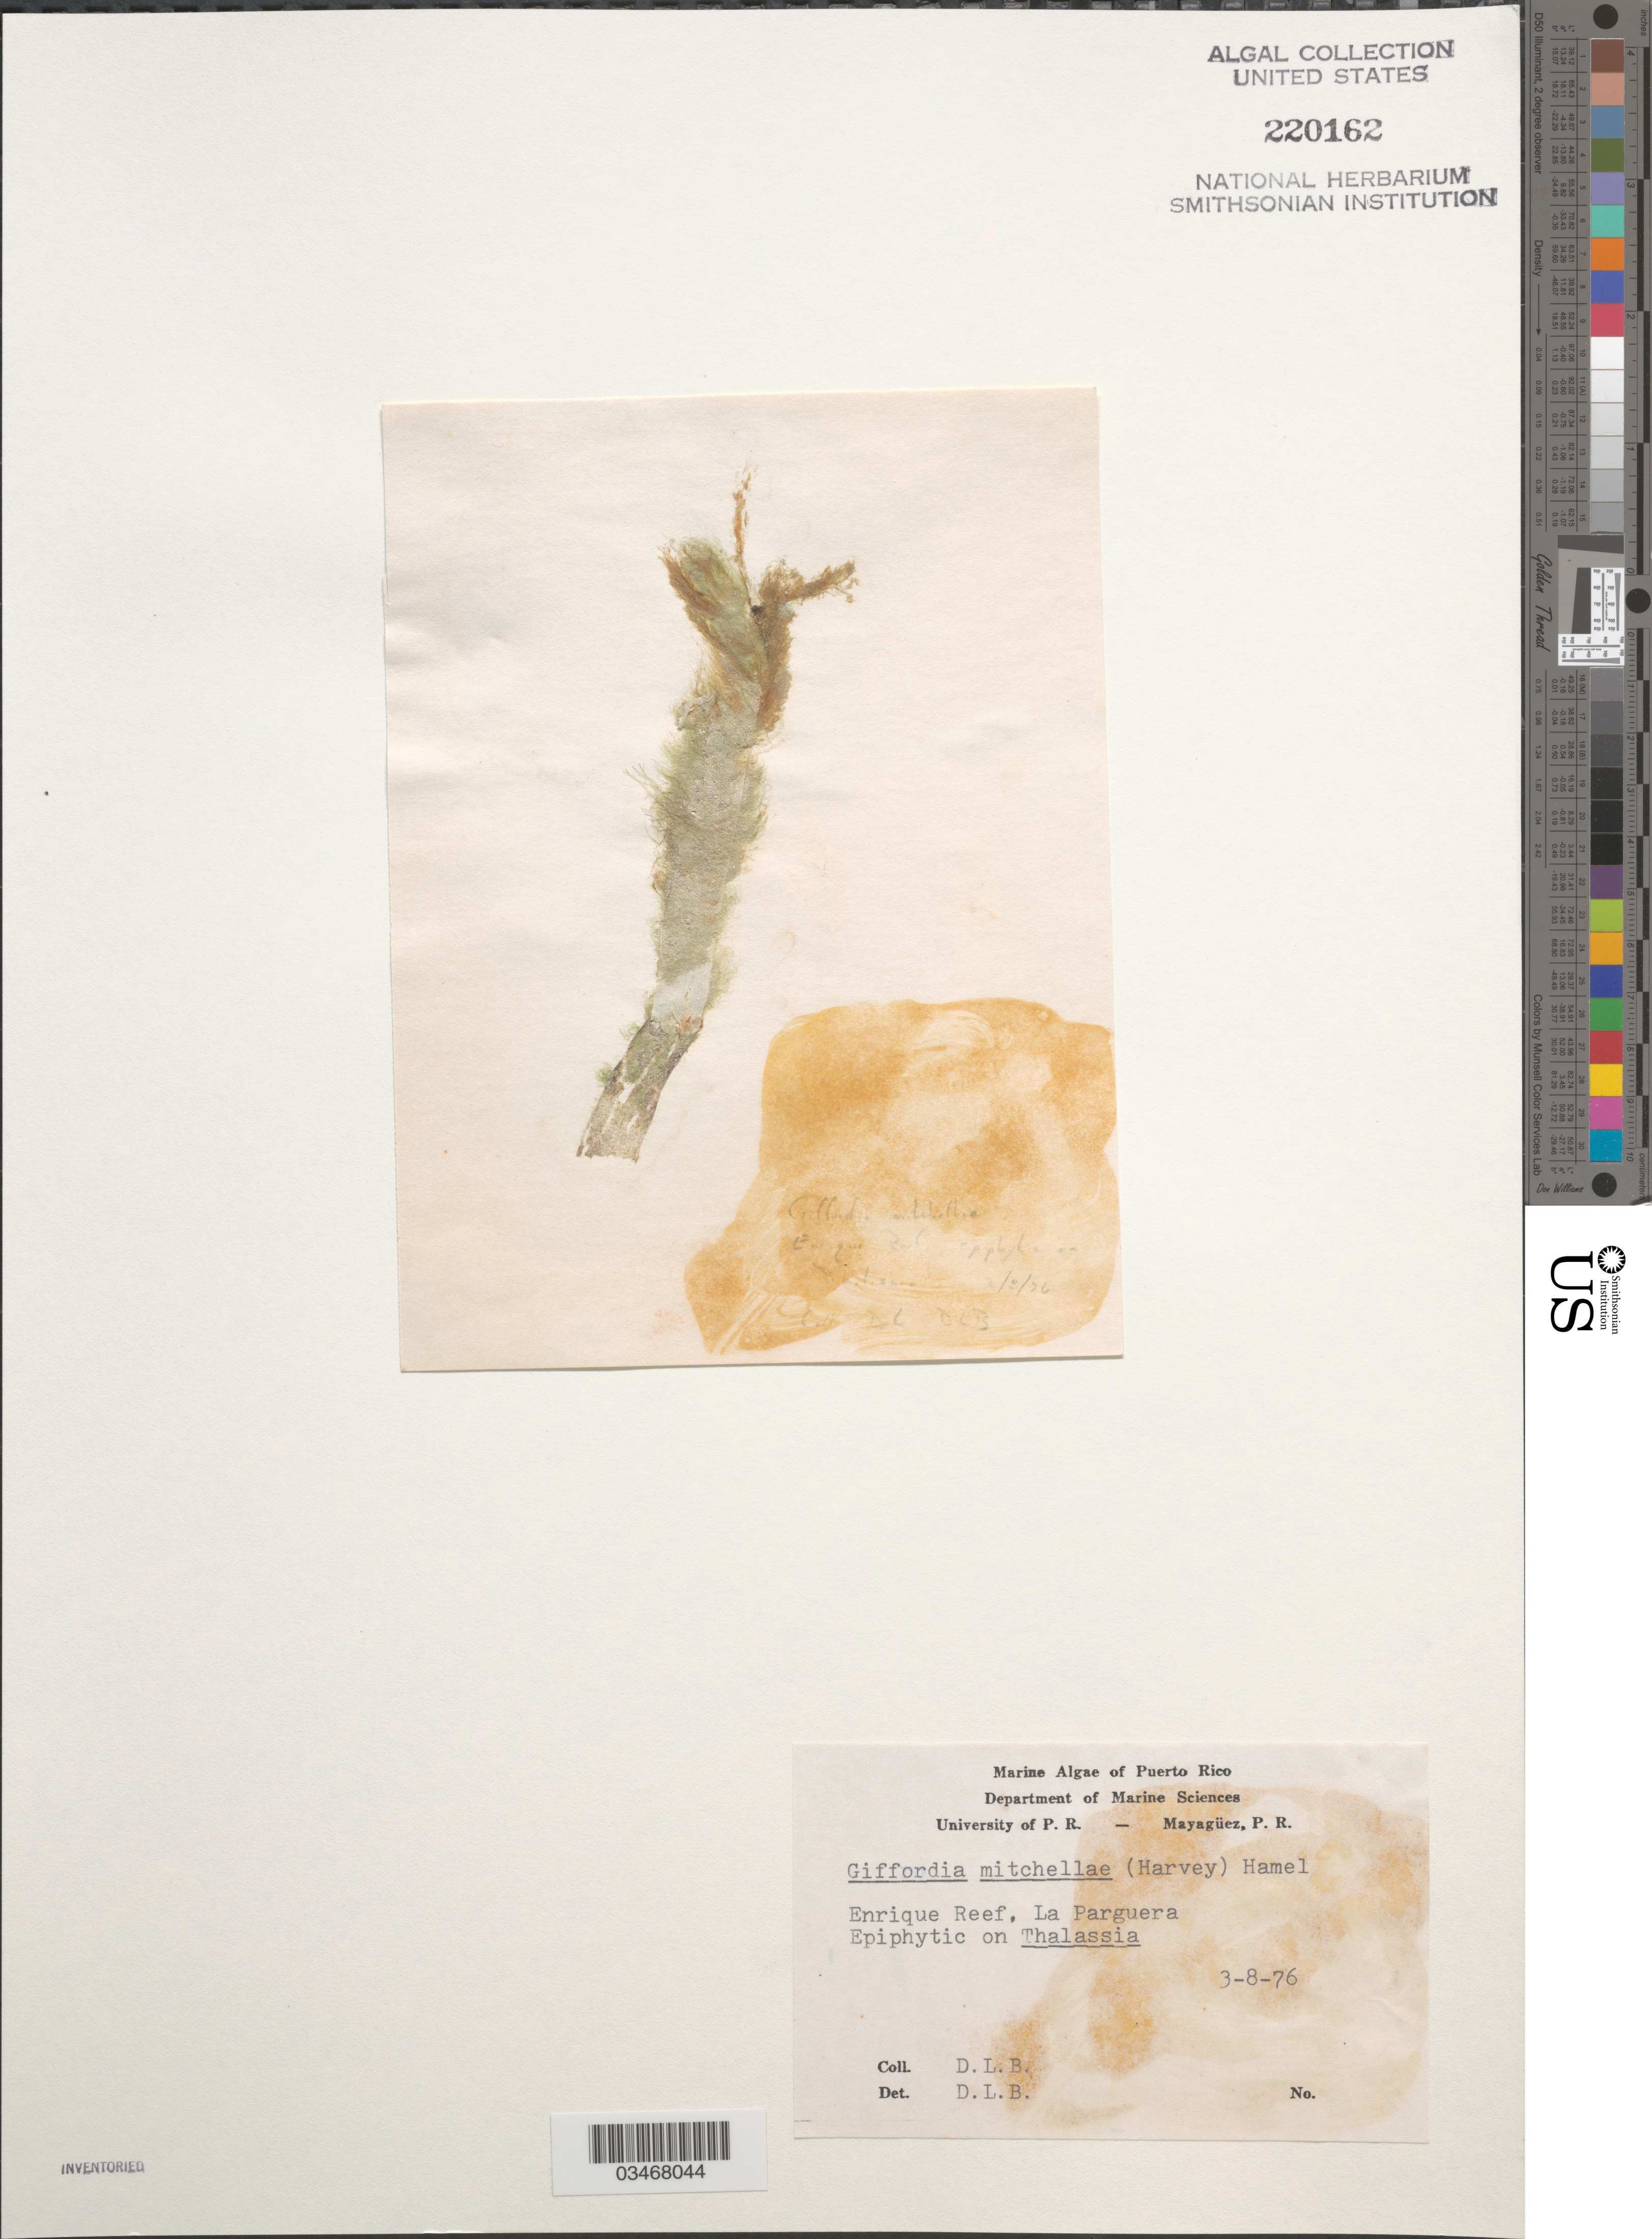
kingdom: Chromista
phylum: Ochrophyta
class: Phaeophyceae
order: Ectocarpales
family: Acinetosporaceae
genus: Giffordia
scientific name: Giffordia mitchelliae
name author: (Harv.) G. Hamel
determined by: Ballantine, D. L.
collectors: D.L. Ballantine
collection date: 1976-03-08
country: Puerto Rico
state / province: Lajas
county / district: La Parguera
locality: Enrique Reef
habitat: Epiphytic on Thalassia.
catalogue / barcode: US 220162